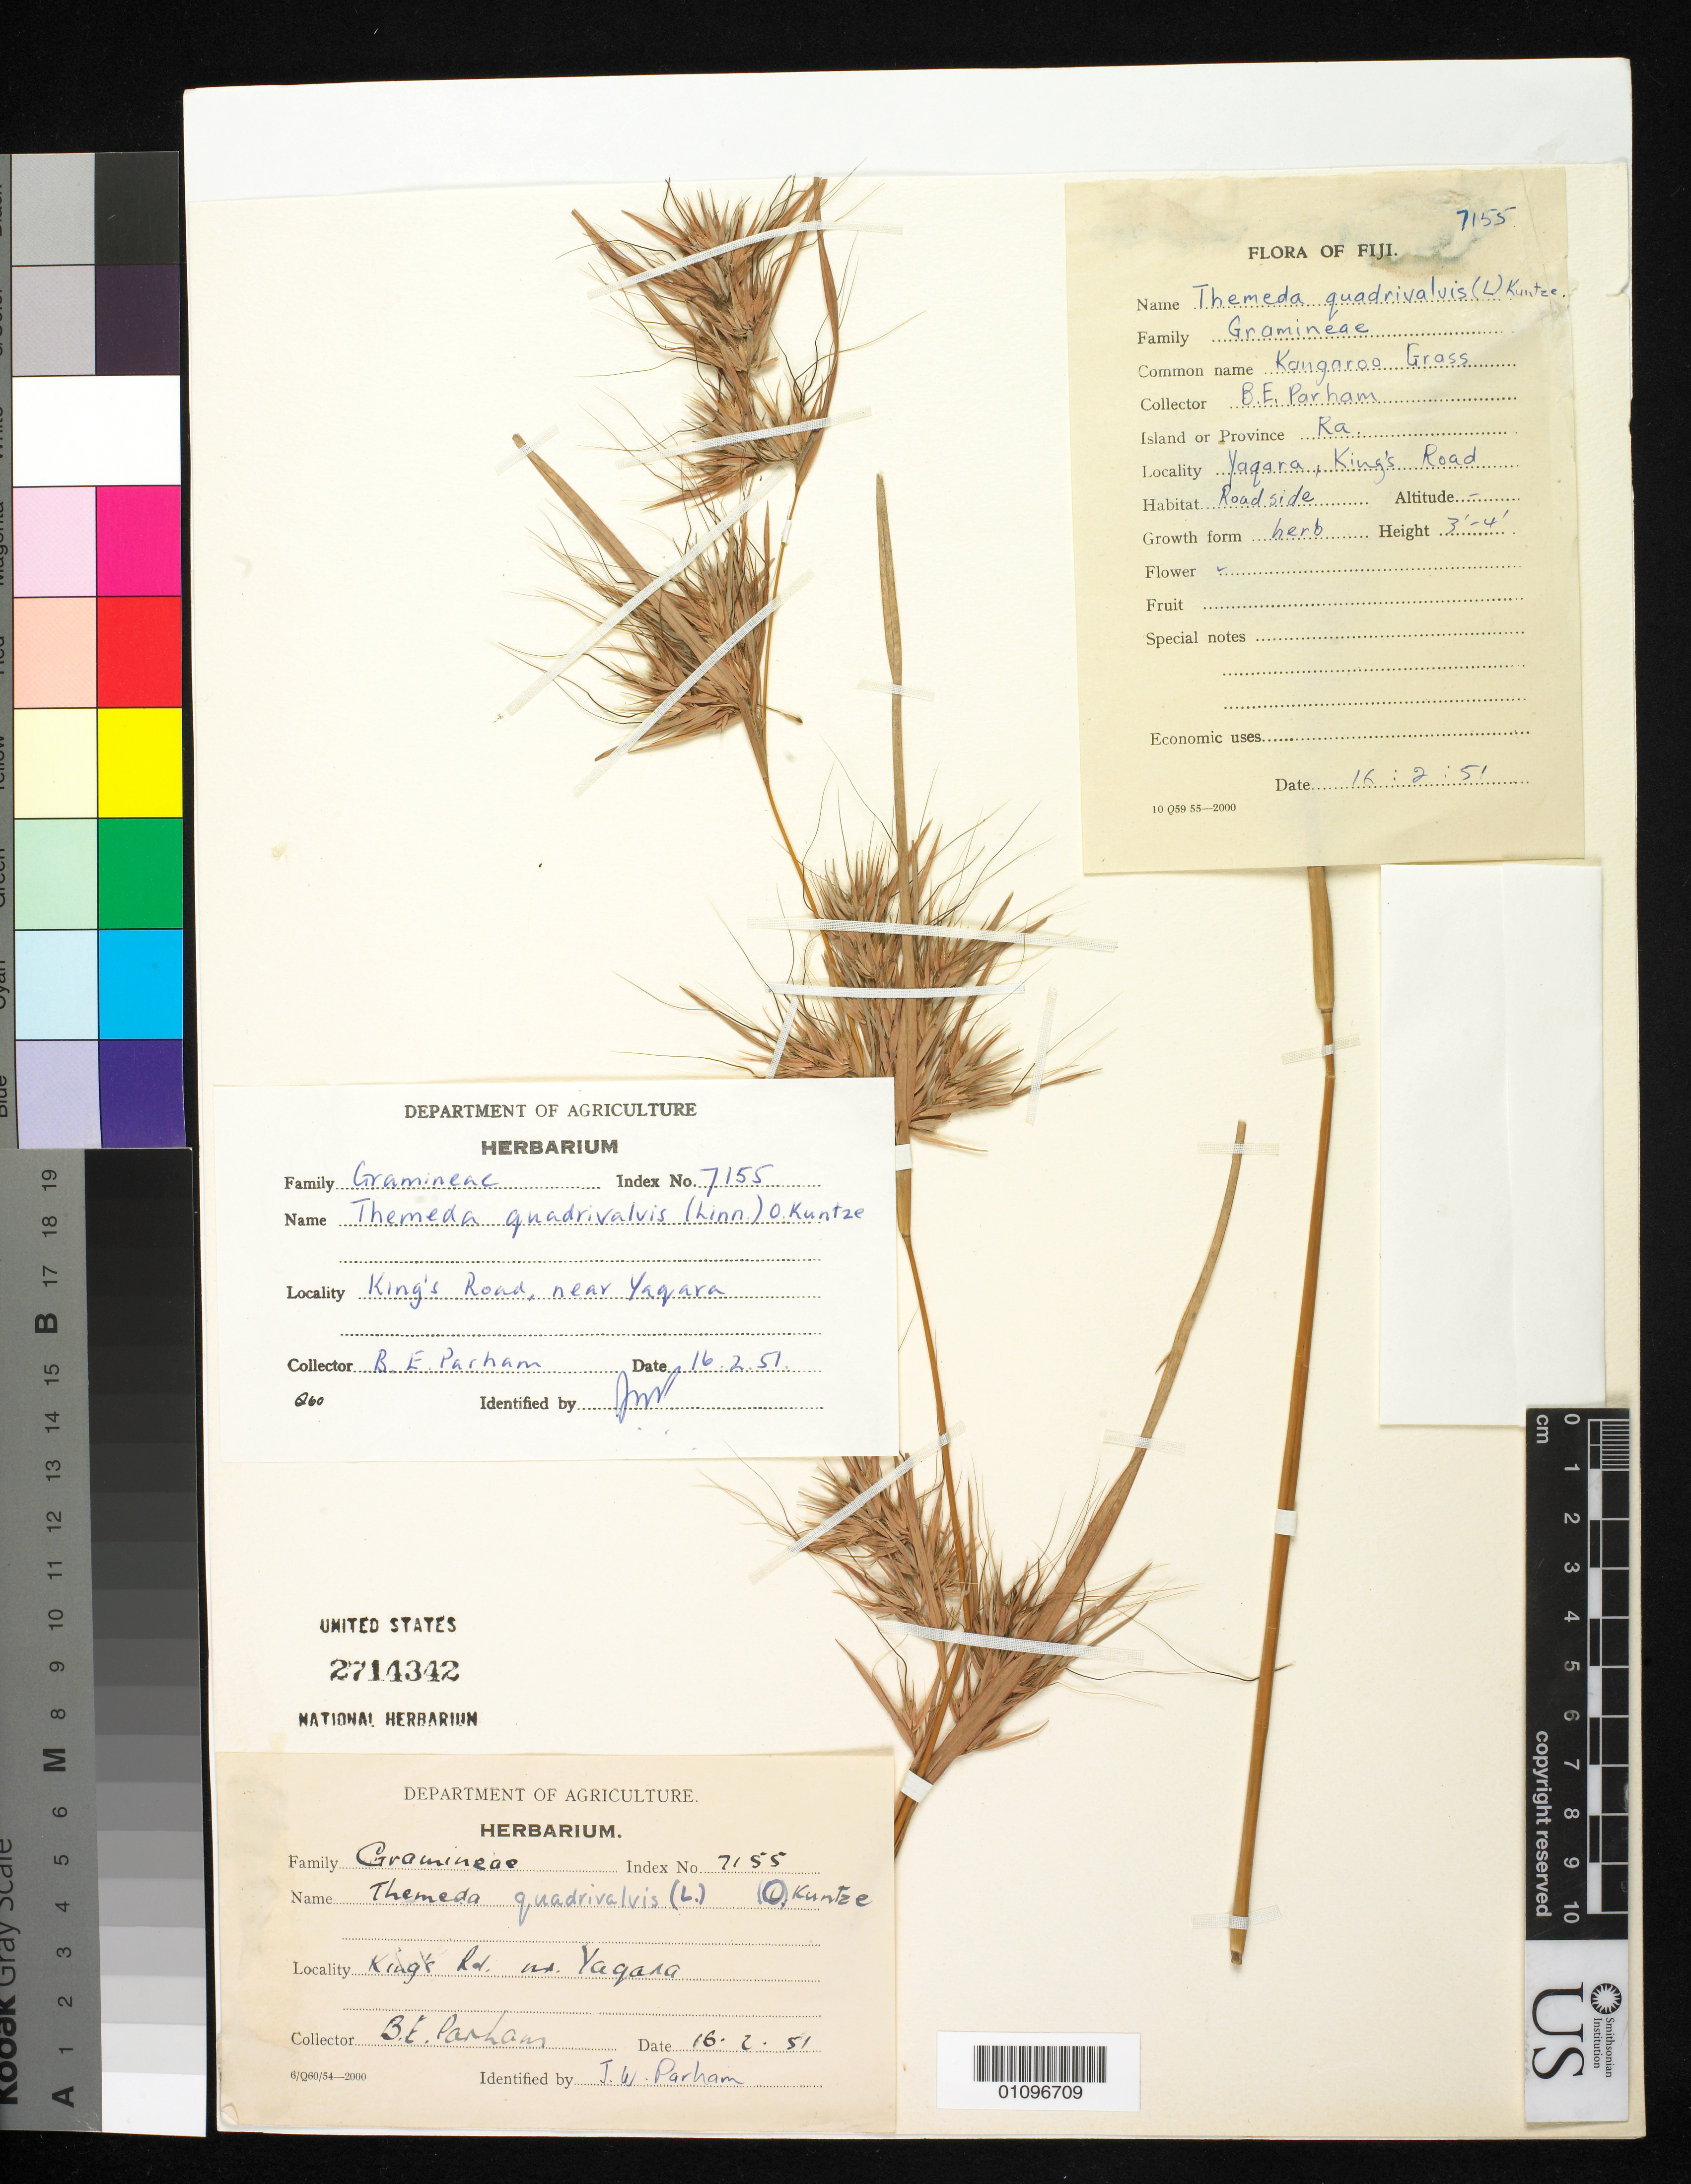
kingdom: Plantae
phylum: Tracheophyta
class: Liliopsida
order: Poales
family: Poaceae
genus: Themeda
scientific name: Themeda quadrivalvis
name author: (L.) Kuntze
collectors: B. E. Parham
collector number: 7155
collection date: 1951-02-16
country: Fiji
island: Viti Levu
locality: King's Road, near Yagara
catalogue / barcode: US 2714342